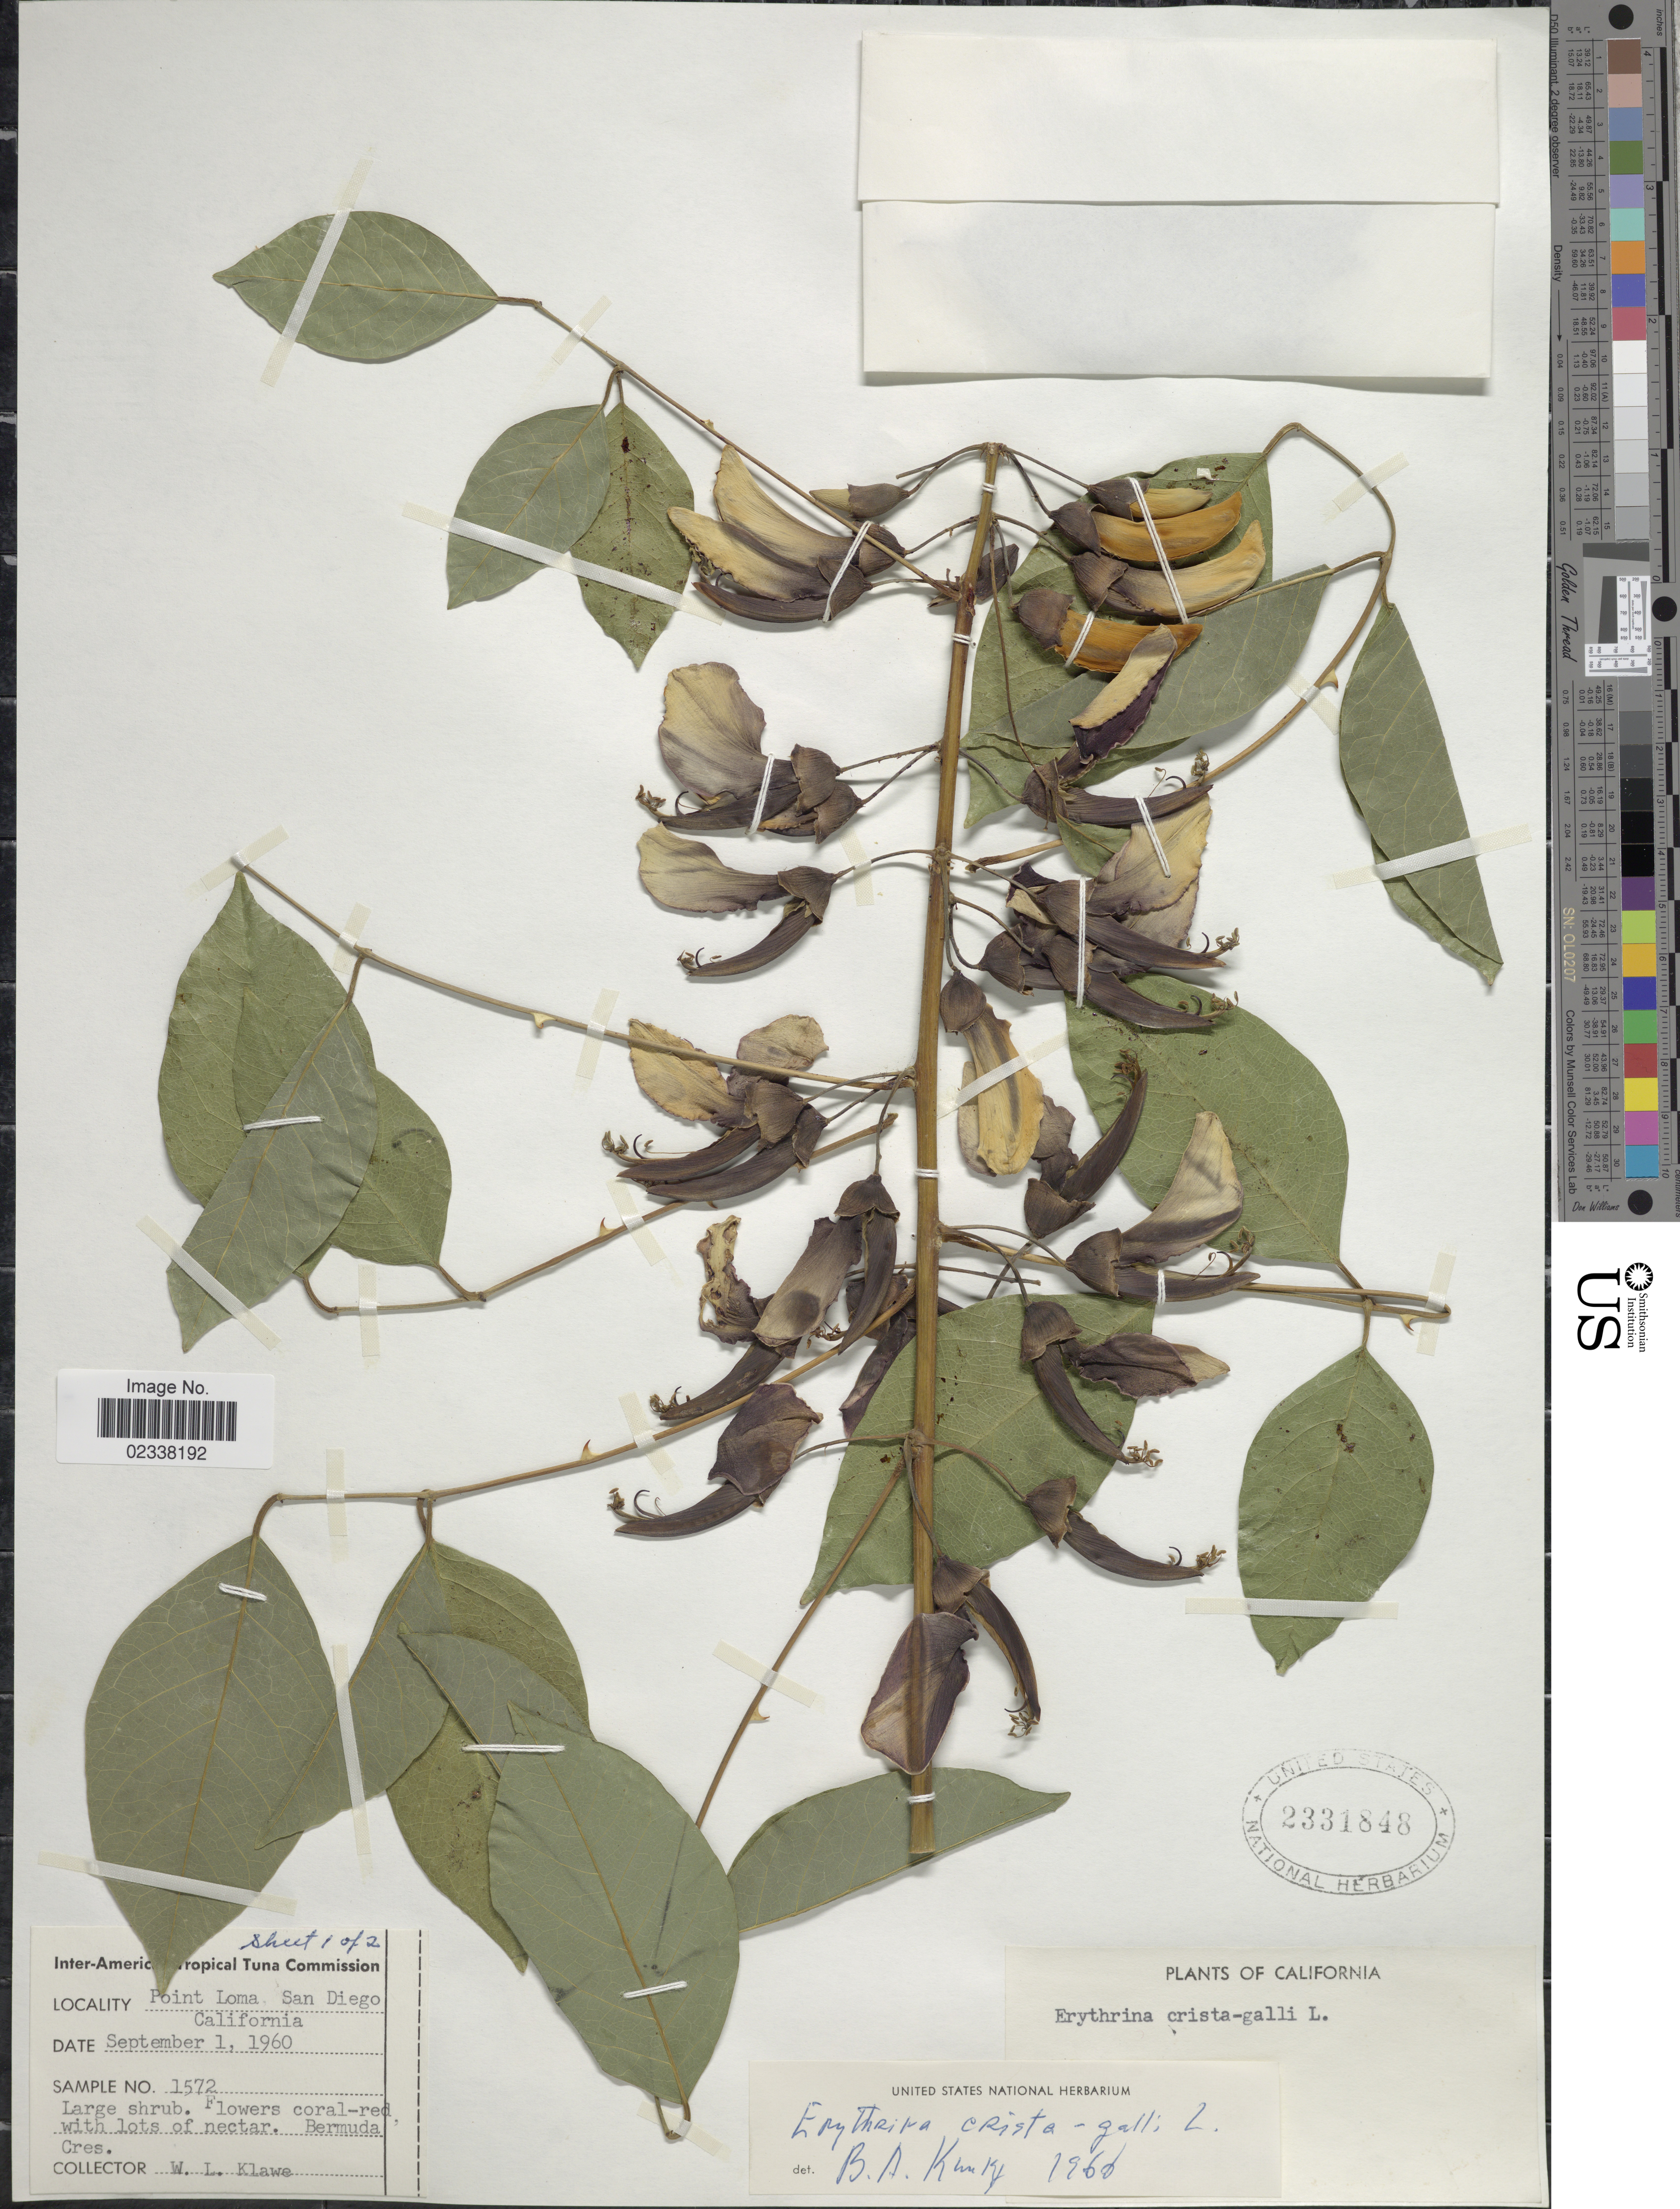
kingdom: Plantae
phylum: Tracheophyta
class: Magnoliopsida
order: Fabales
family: Fabaceae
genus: Erythrina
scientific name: Erythrina crista-galli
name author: L.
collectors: W. Klawe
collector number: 1572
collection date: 1960-09-01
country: United States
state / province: California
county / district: San Diego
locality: Point Loma, San Diego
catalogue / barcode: US 2331848